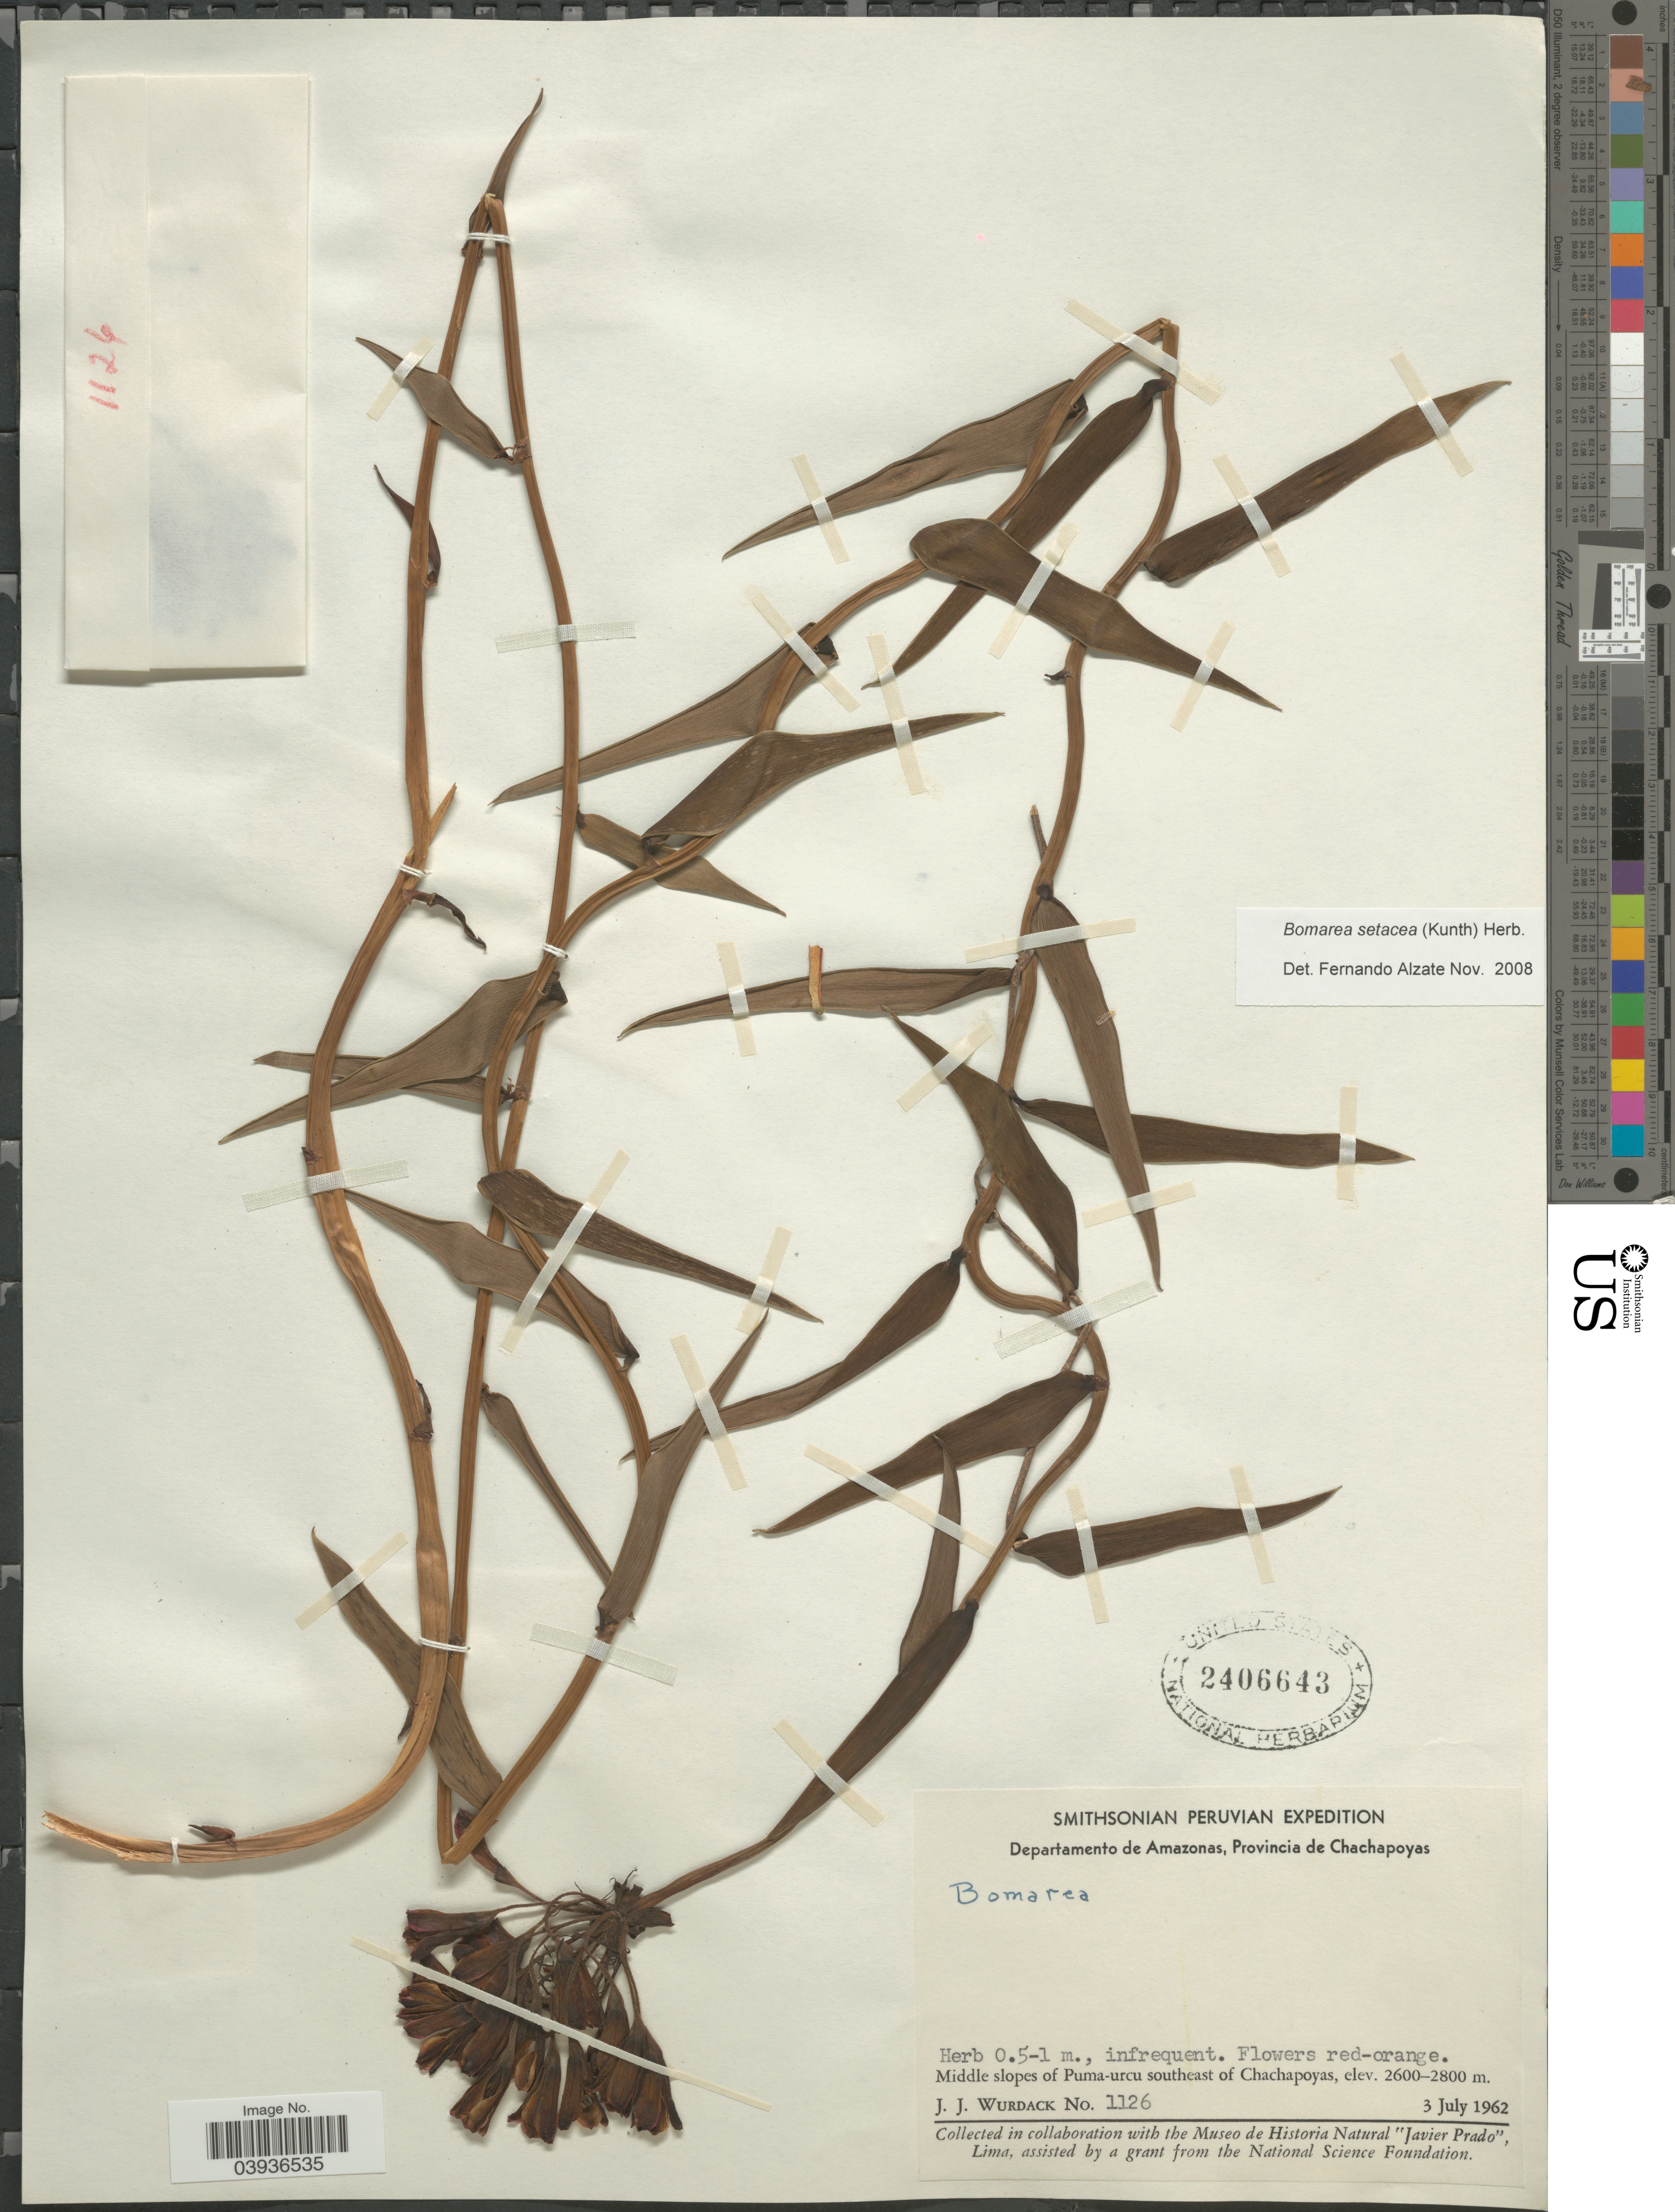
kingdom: Plantae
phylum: Tracheophyta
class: Liliopsida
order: Liliales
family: Alstroemeriaceae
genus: Bomarea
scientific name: Bomarea setacea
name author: (Ruiz & Pav.) Herb.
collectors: J. J. Wurdack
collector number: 1126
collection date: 1962-07-03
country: Peru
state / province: Amazonas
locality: Departamento de Amazonas, Provincia de Chachapoyas. Middle slopes of Puma-urcu southeast of Chachapoyas.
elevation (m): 2600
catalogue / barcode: US 2406643